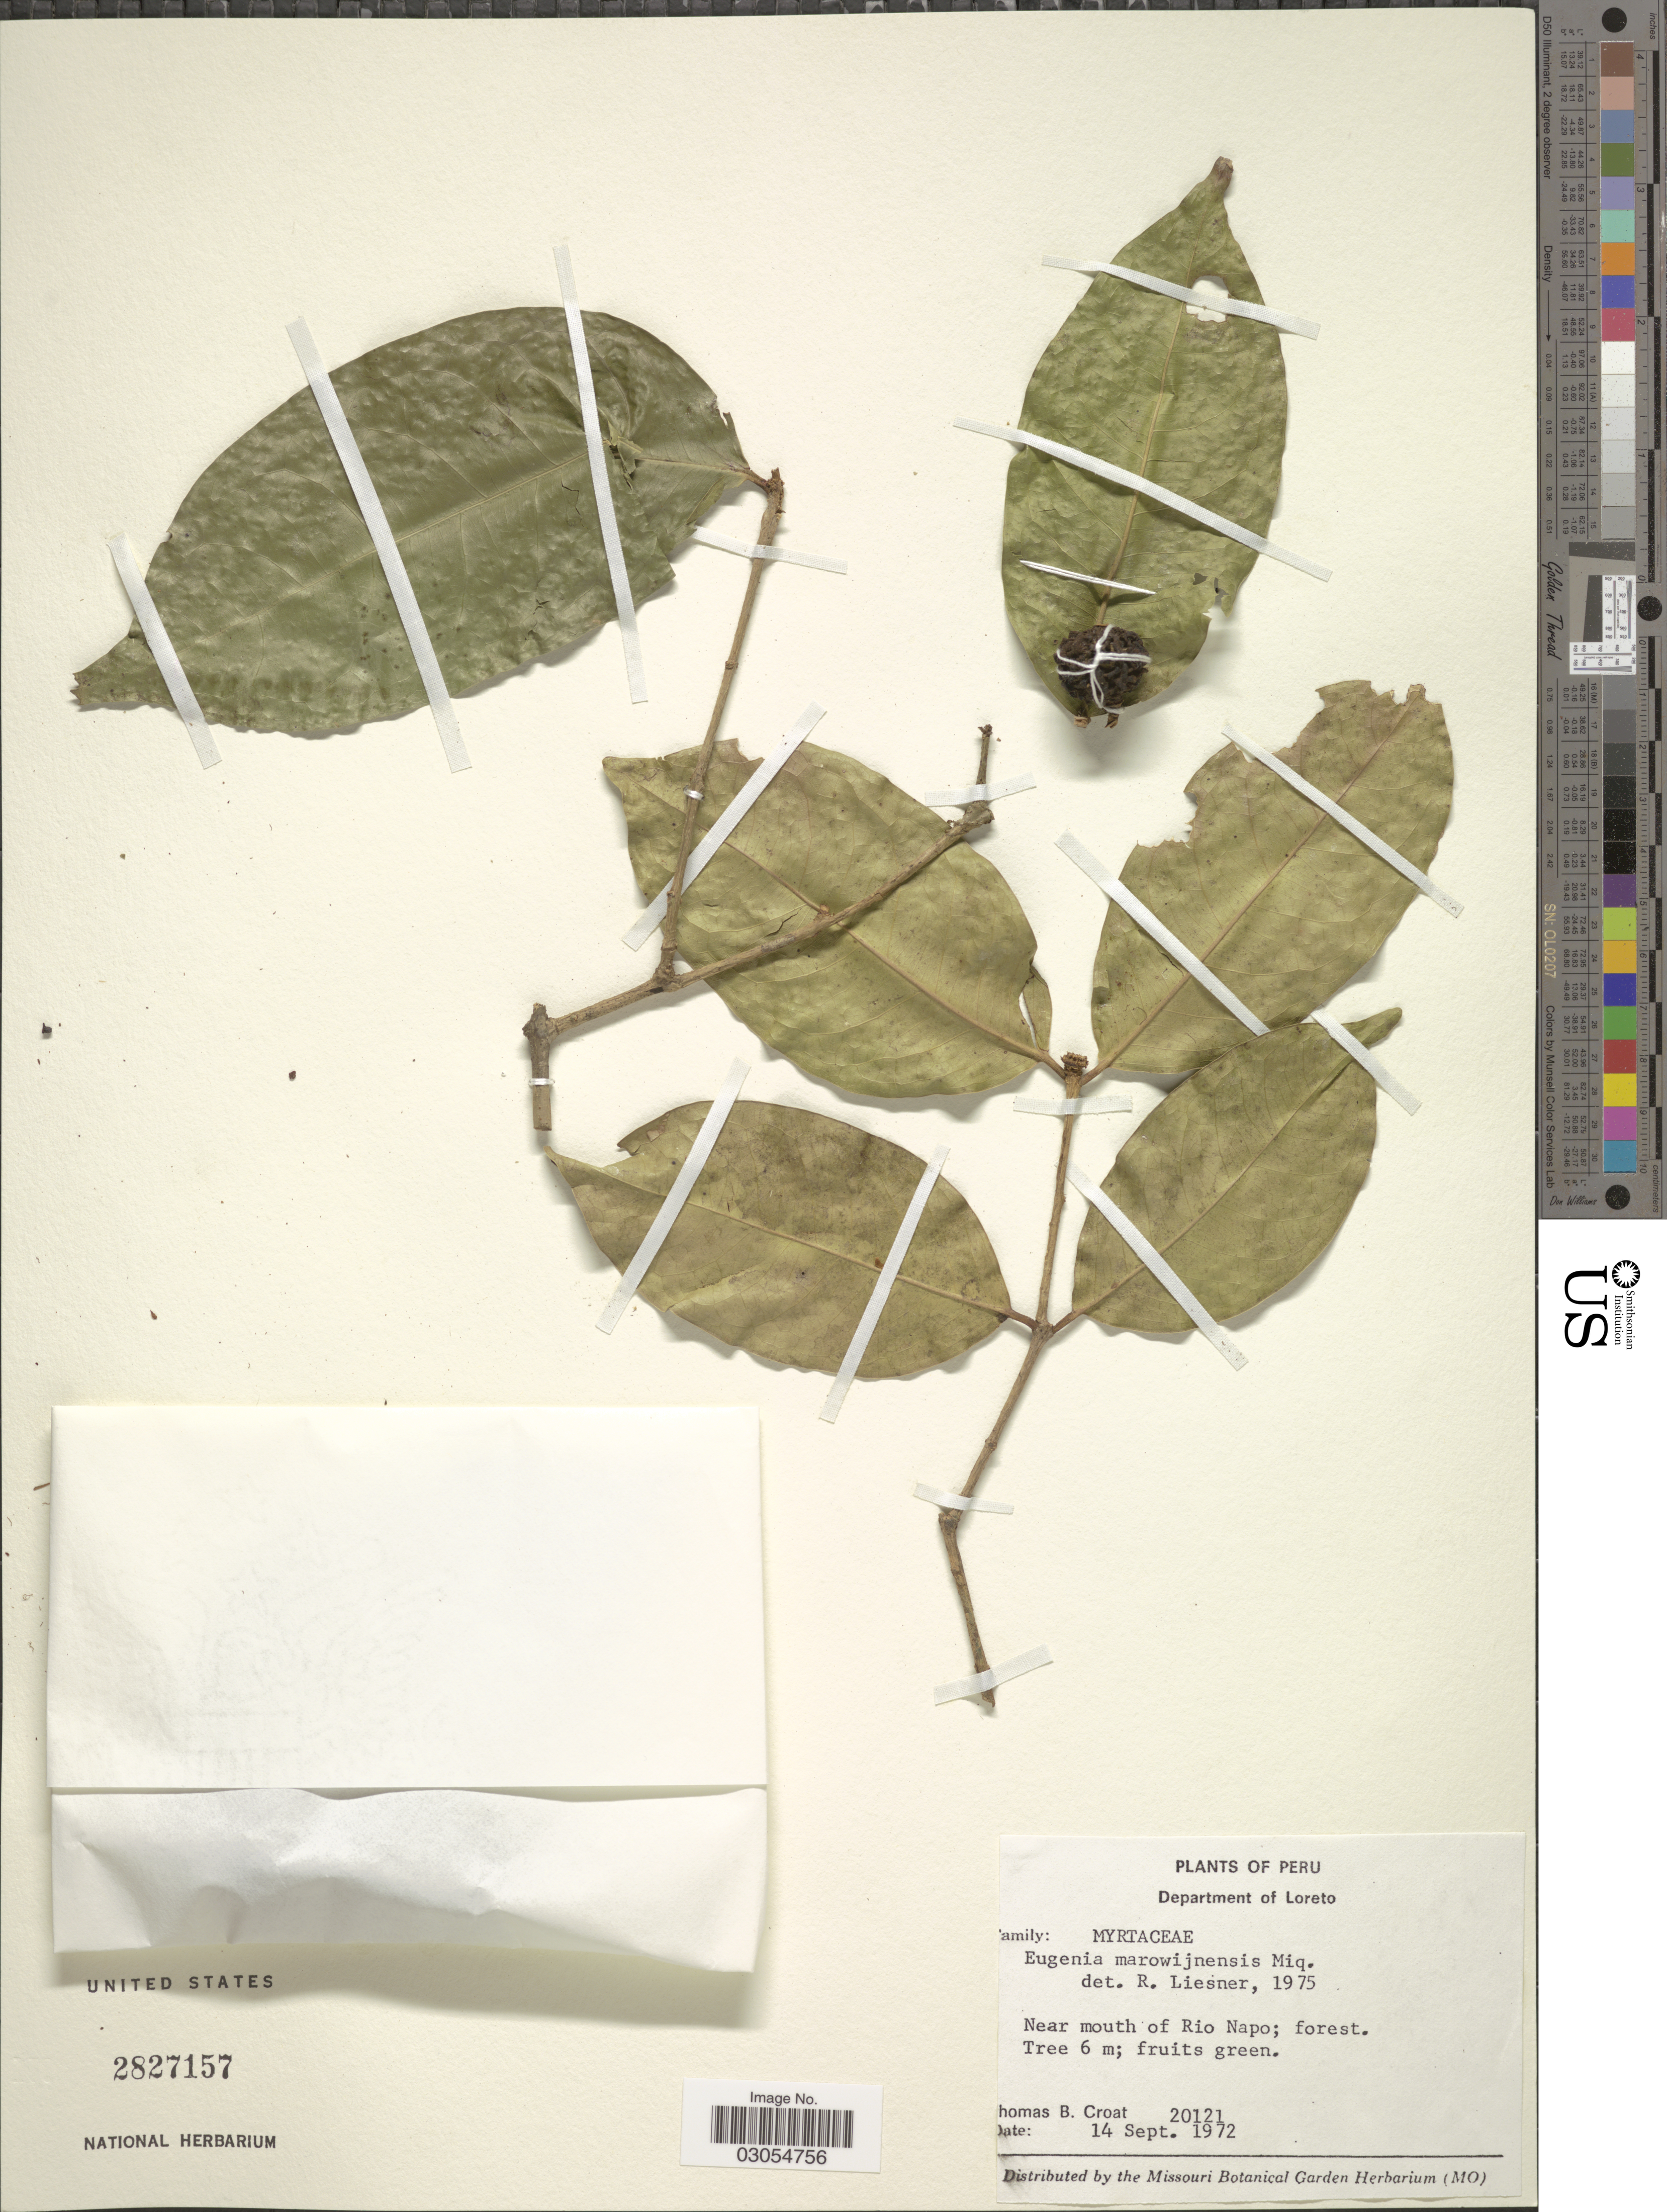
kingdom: Plantae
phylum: Tracheophyta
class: Magnoliopsida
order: Myrtales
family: Myrtaceae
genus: Eugenia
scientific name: Eugenia marowynensis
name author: Miq.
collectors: T. B. Croat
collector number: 20121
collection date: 1972-09-14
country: Peru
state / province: Loreto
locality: Department of Loreto. Near mouth of Rio Napo.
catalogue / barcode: US 2827157